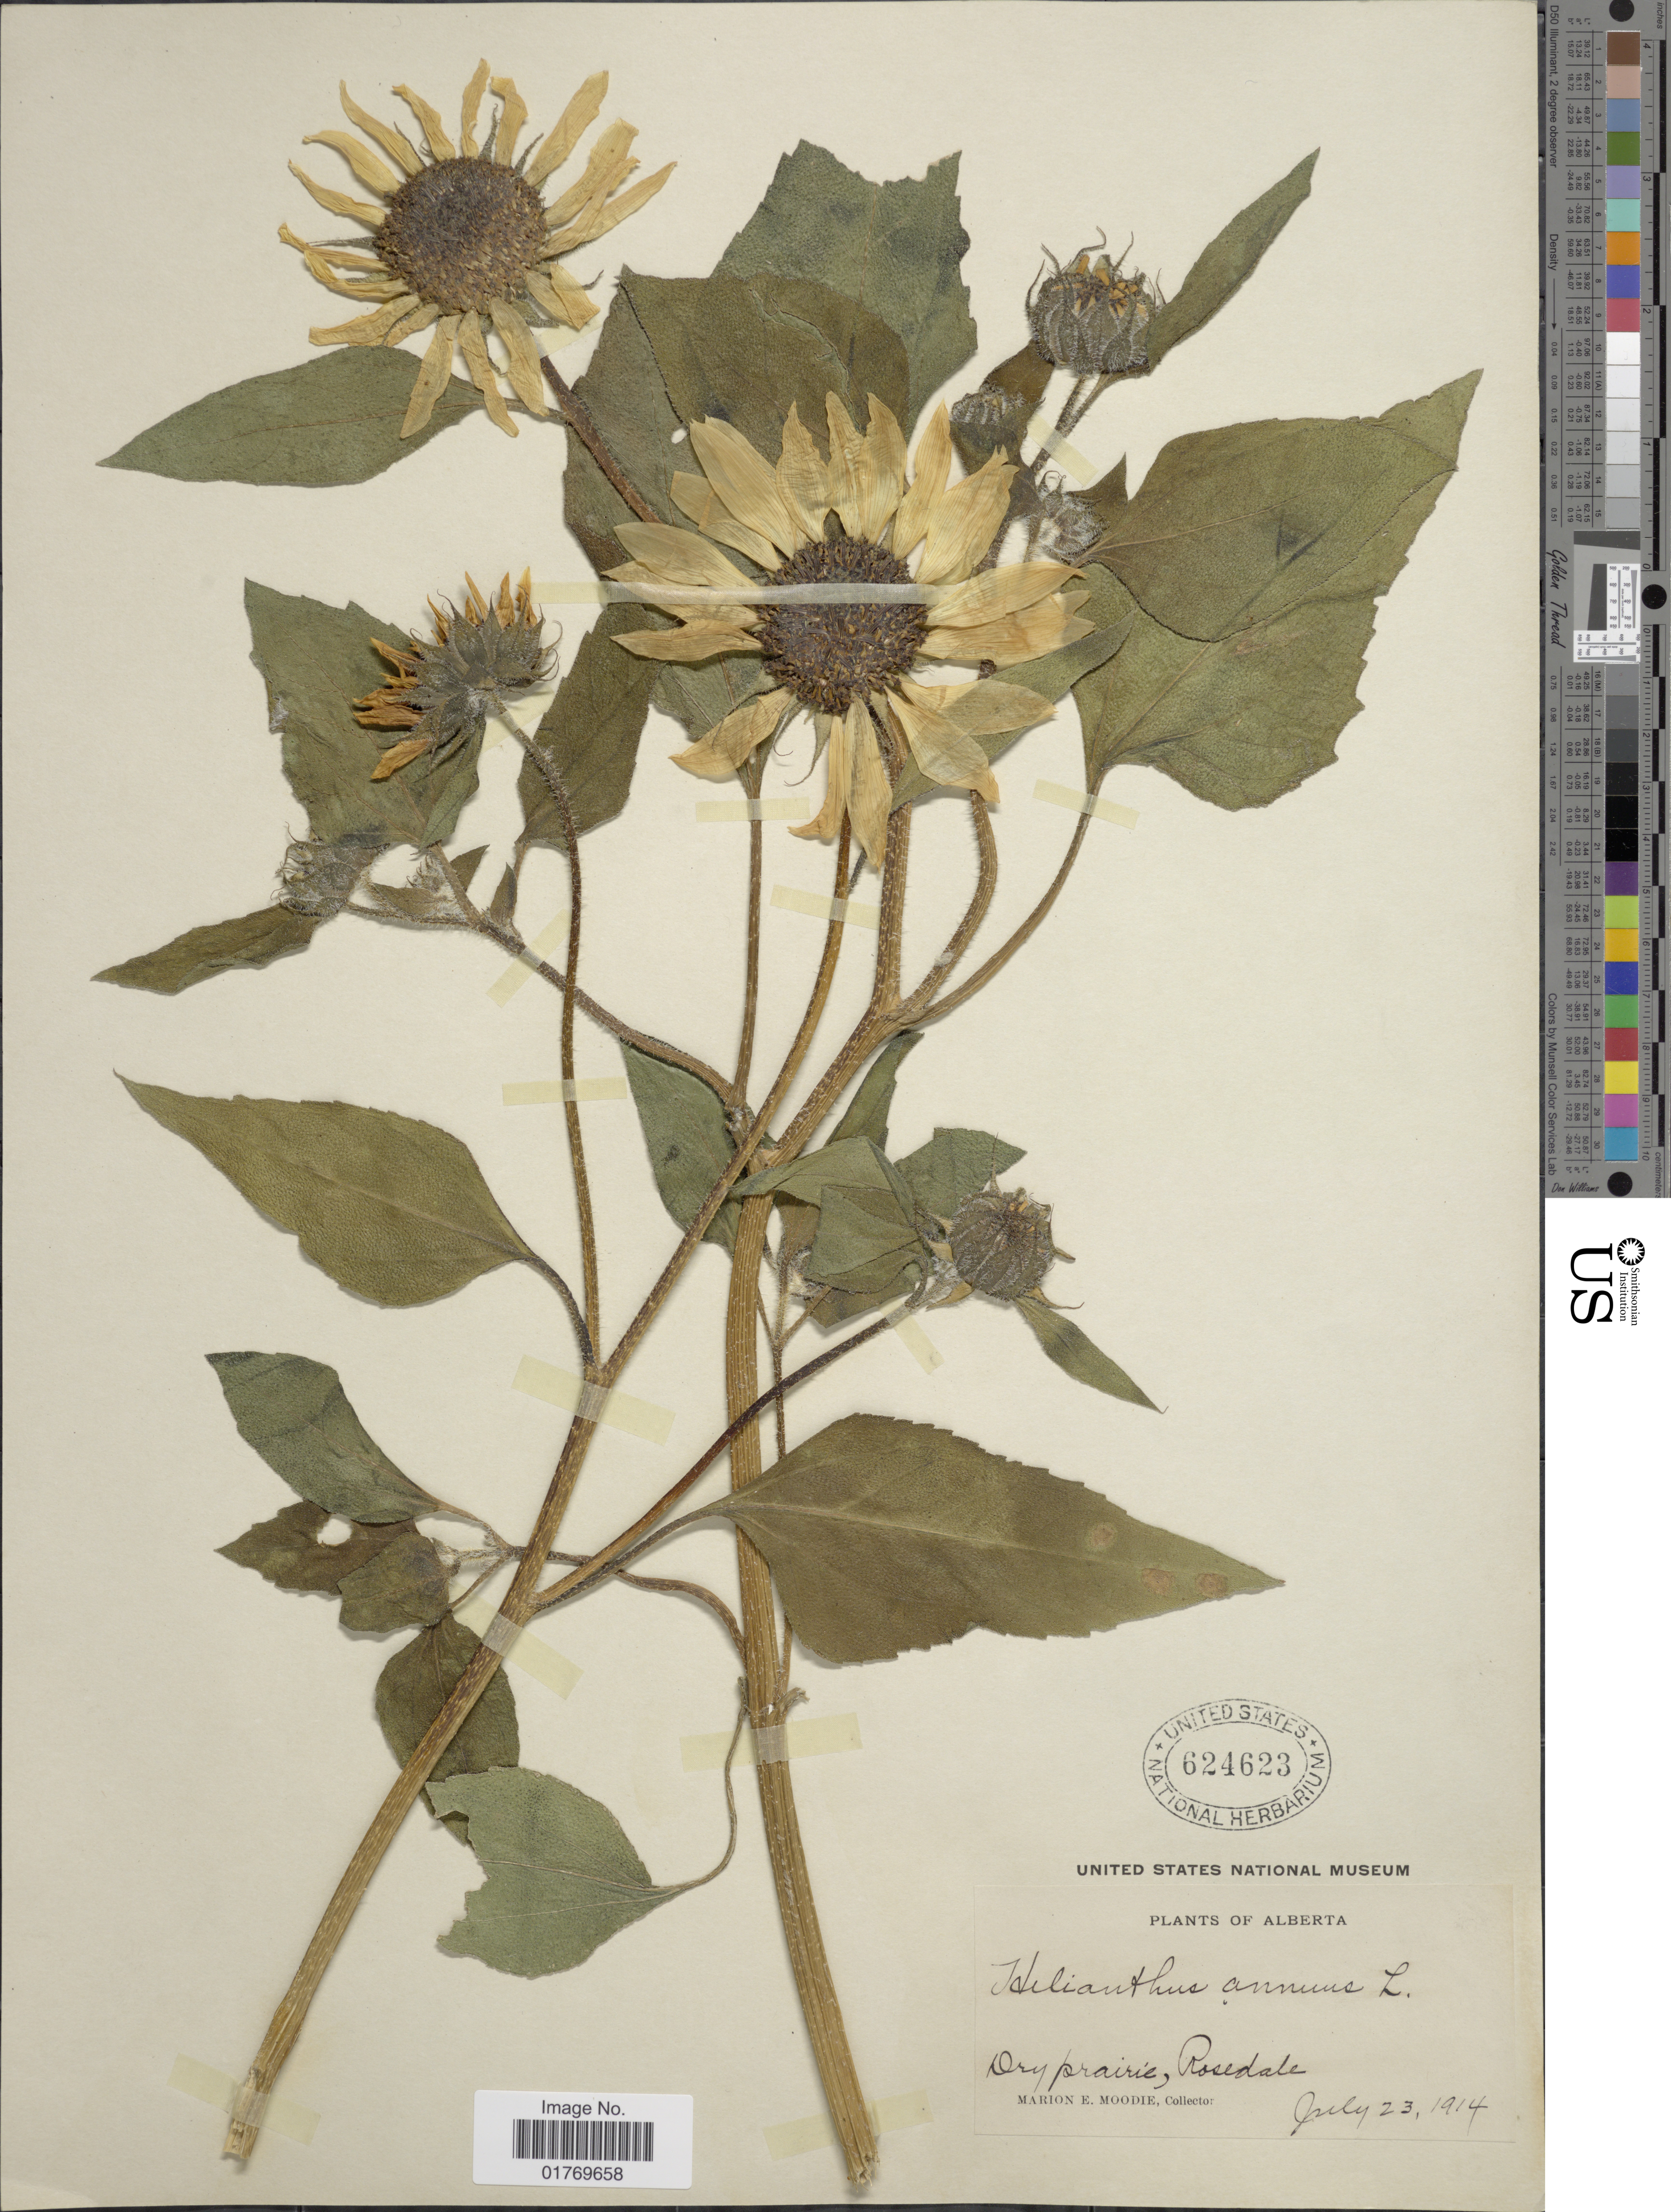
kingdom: Plantae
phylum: Tracheophyta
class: Magnoliopsida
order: Asterales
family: Asteraceae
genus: Helianthus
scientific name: Helianthus annuus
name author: L.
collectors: M. E. Moodie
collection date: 1914-07-23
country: Canada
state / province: Alberta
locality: Rosedale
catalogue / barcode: US 624623